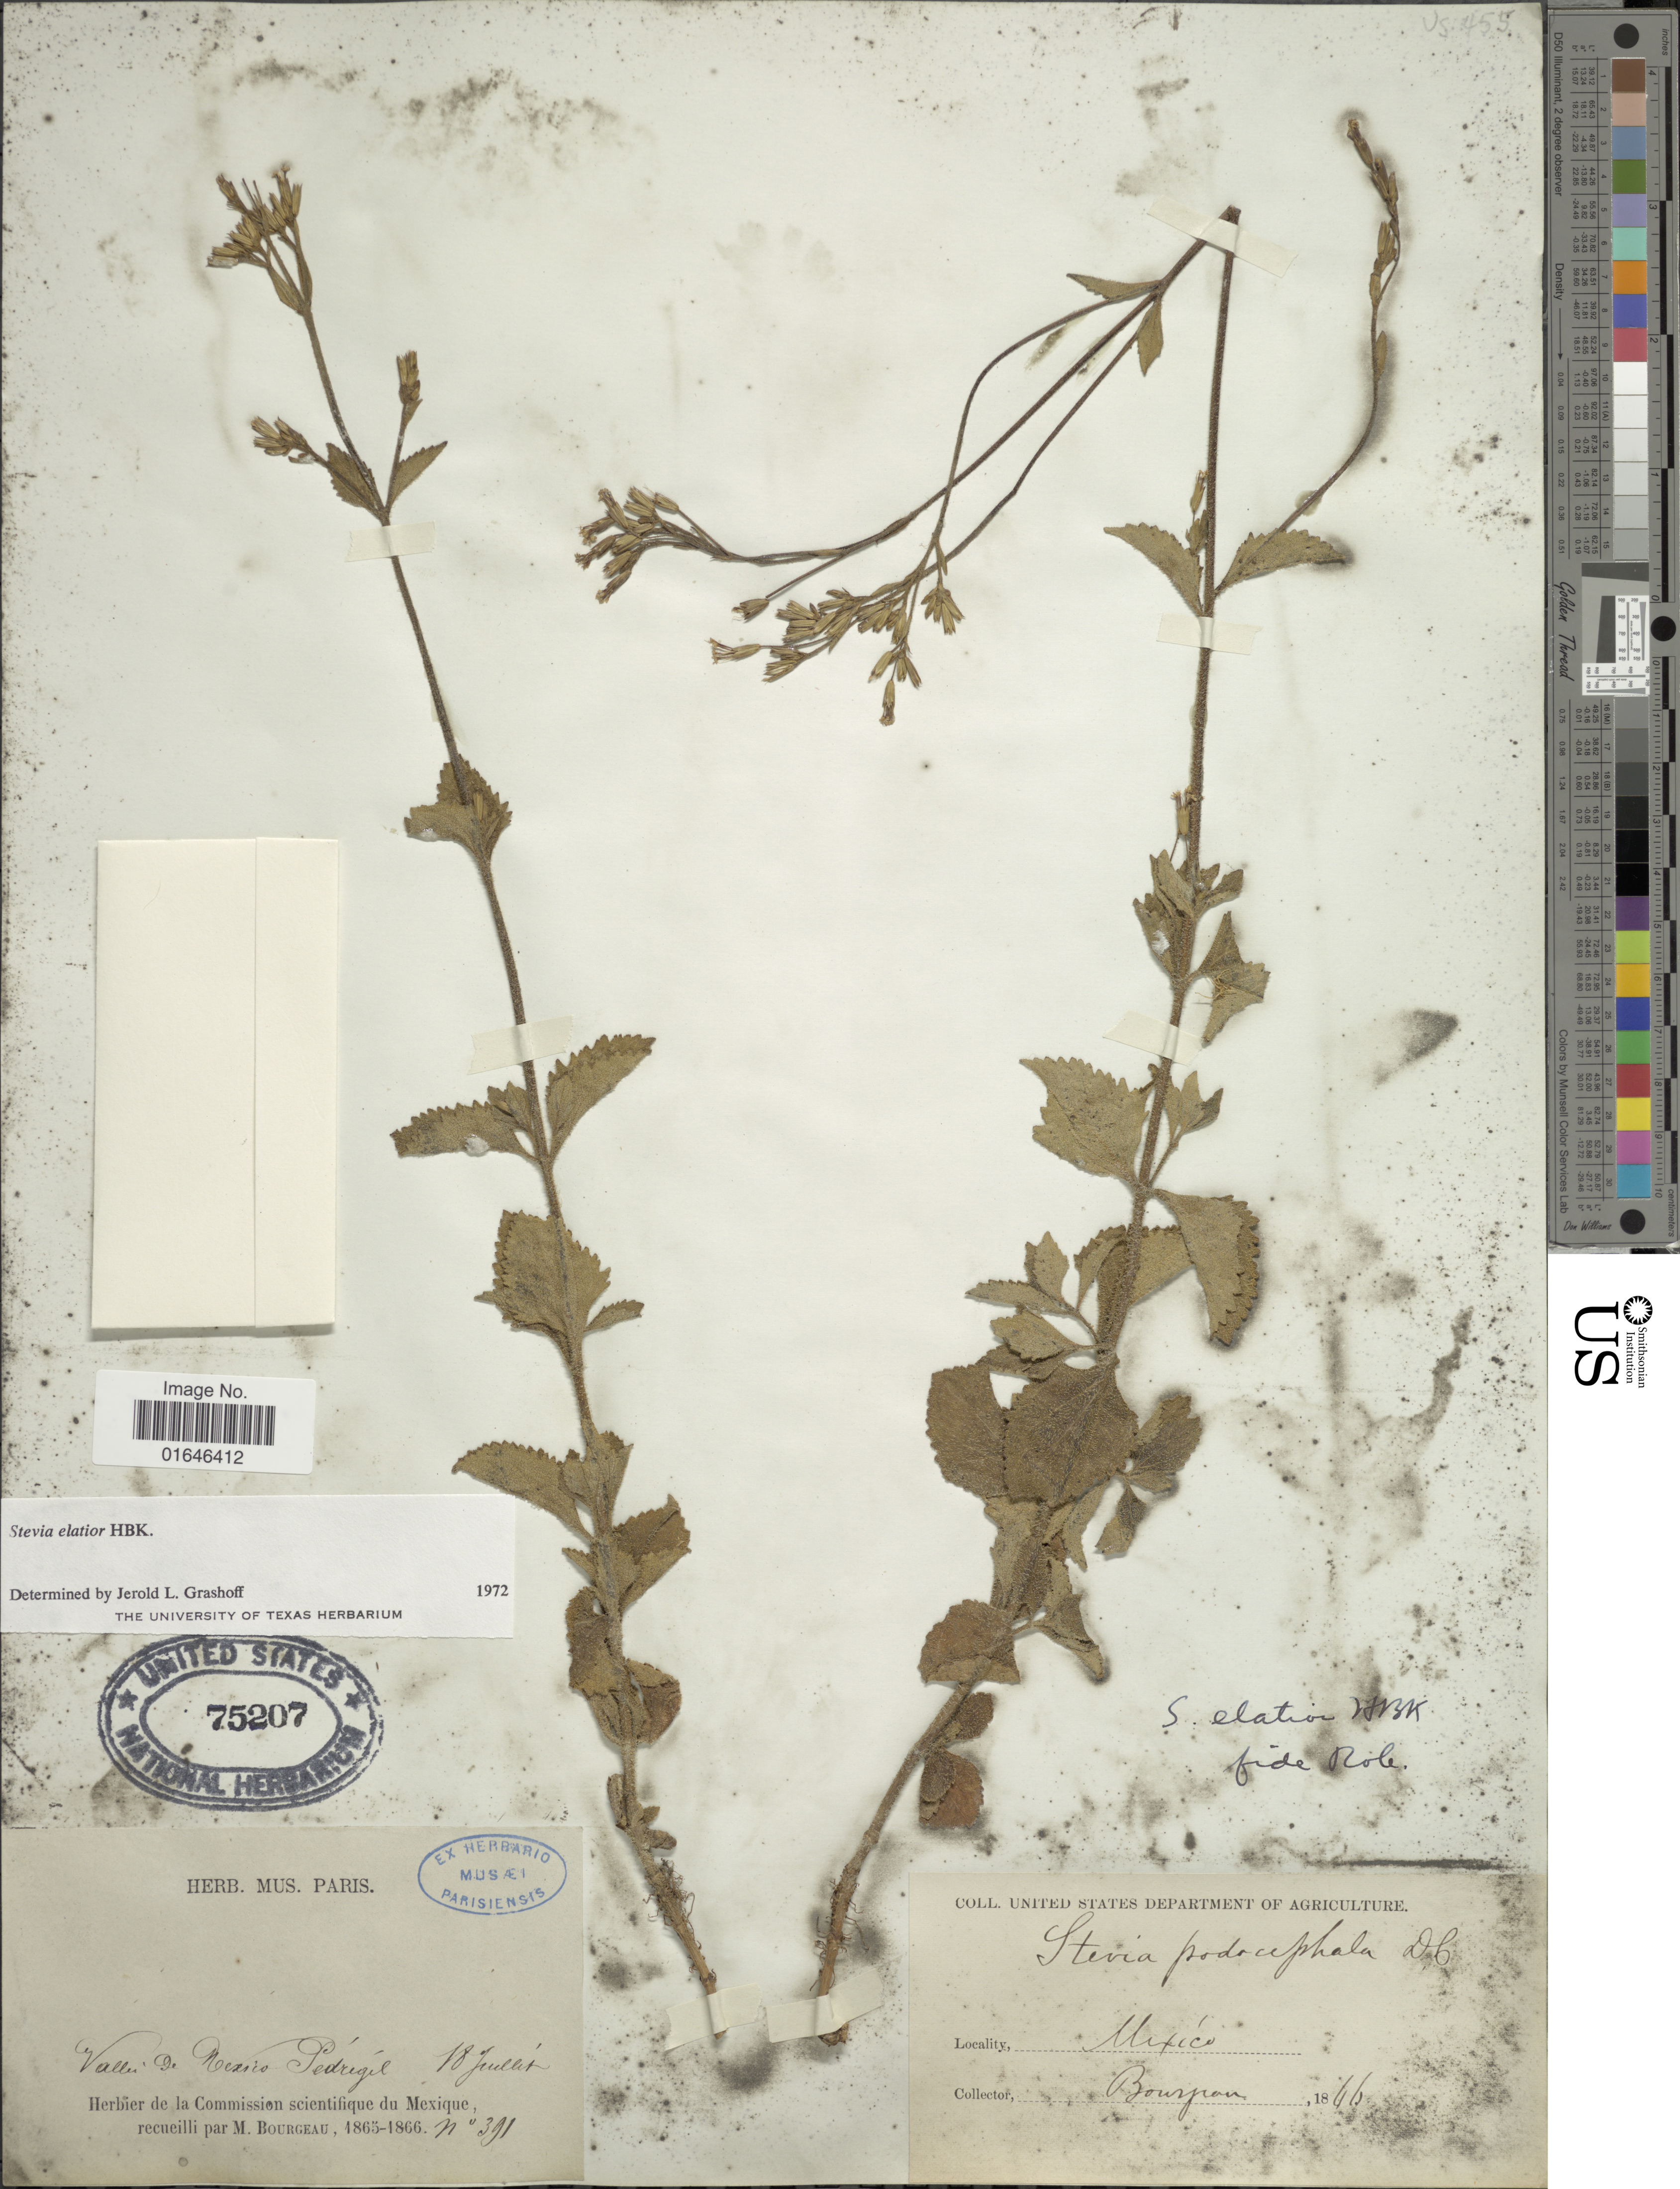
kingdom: Plantae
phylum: Tracheophyta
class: Magnoliopsida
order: Asterales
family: Asteraceae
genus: Stevia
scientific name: Stevia elatior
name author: Kunth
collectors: M. Bourgeau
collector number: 391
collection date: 1866-07-18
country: Mexico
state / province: México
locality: Vallee de Mexico Pedregel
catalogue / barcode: US 75207